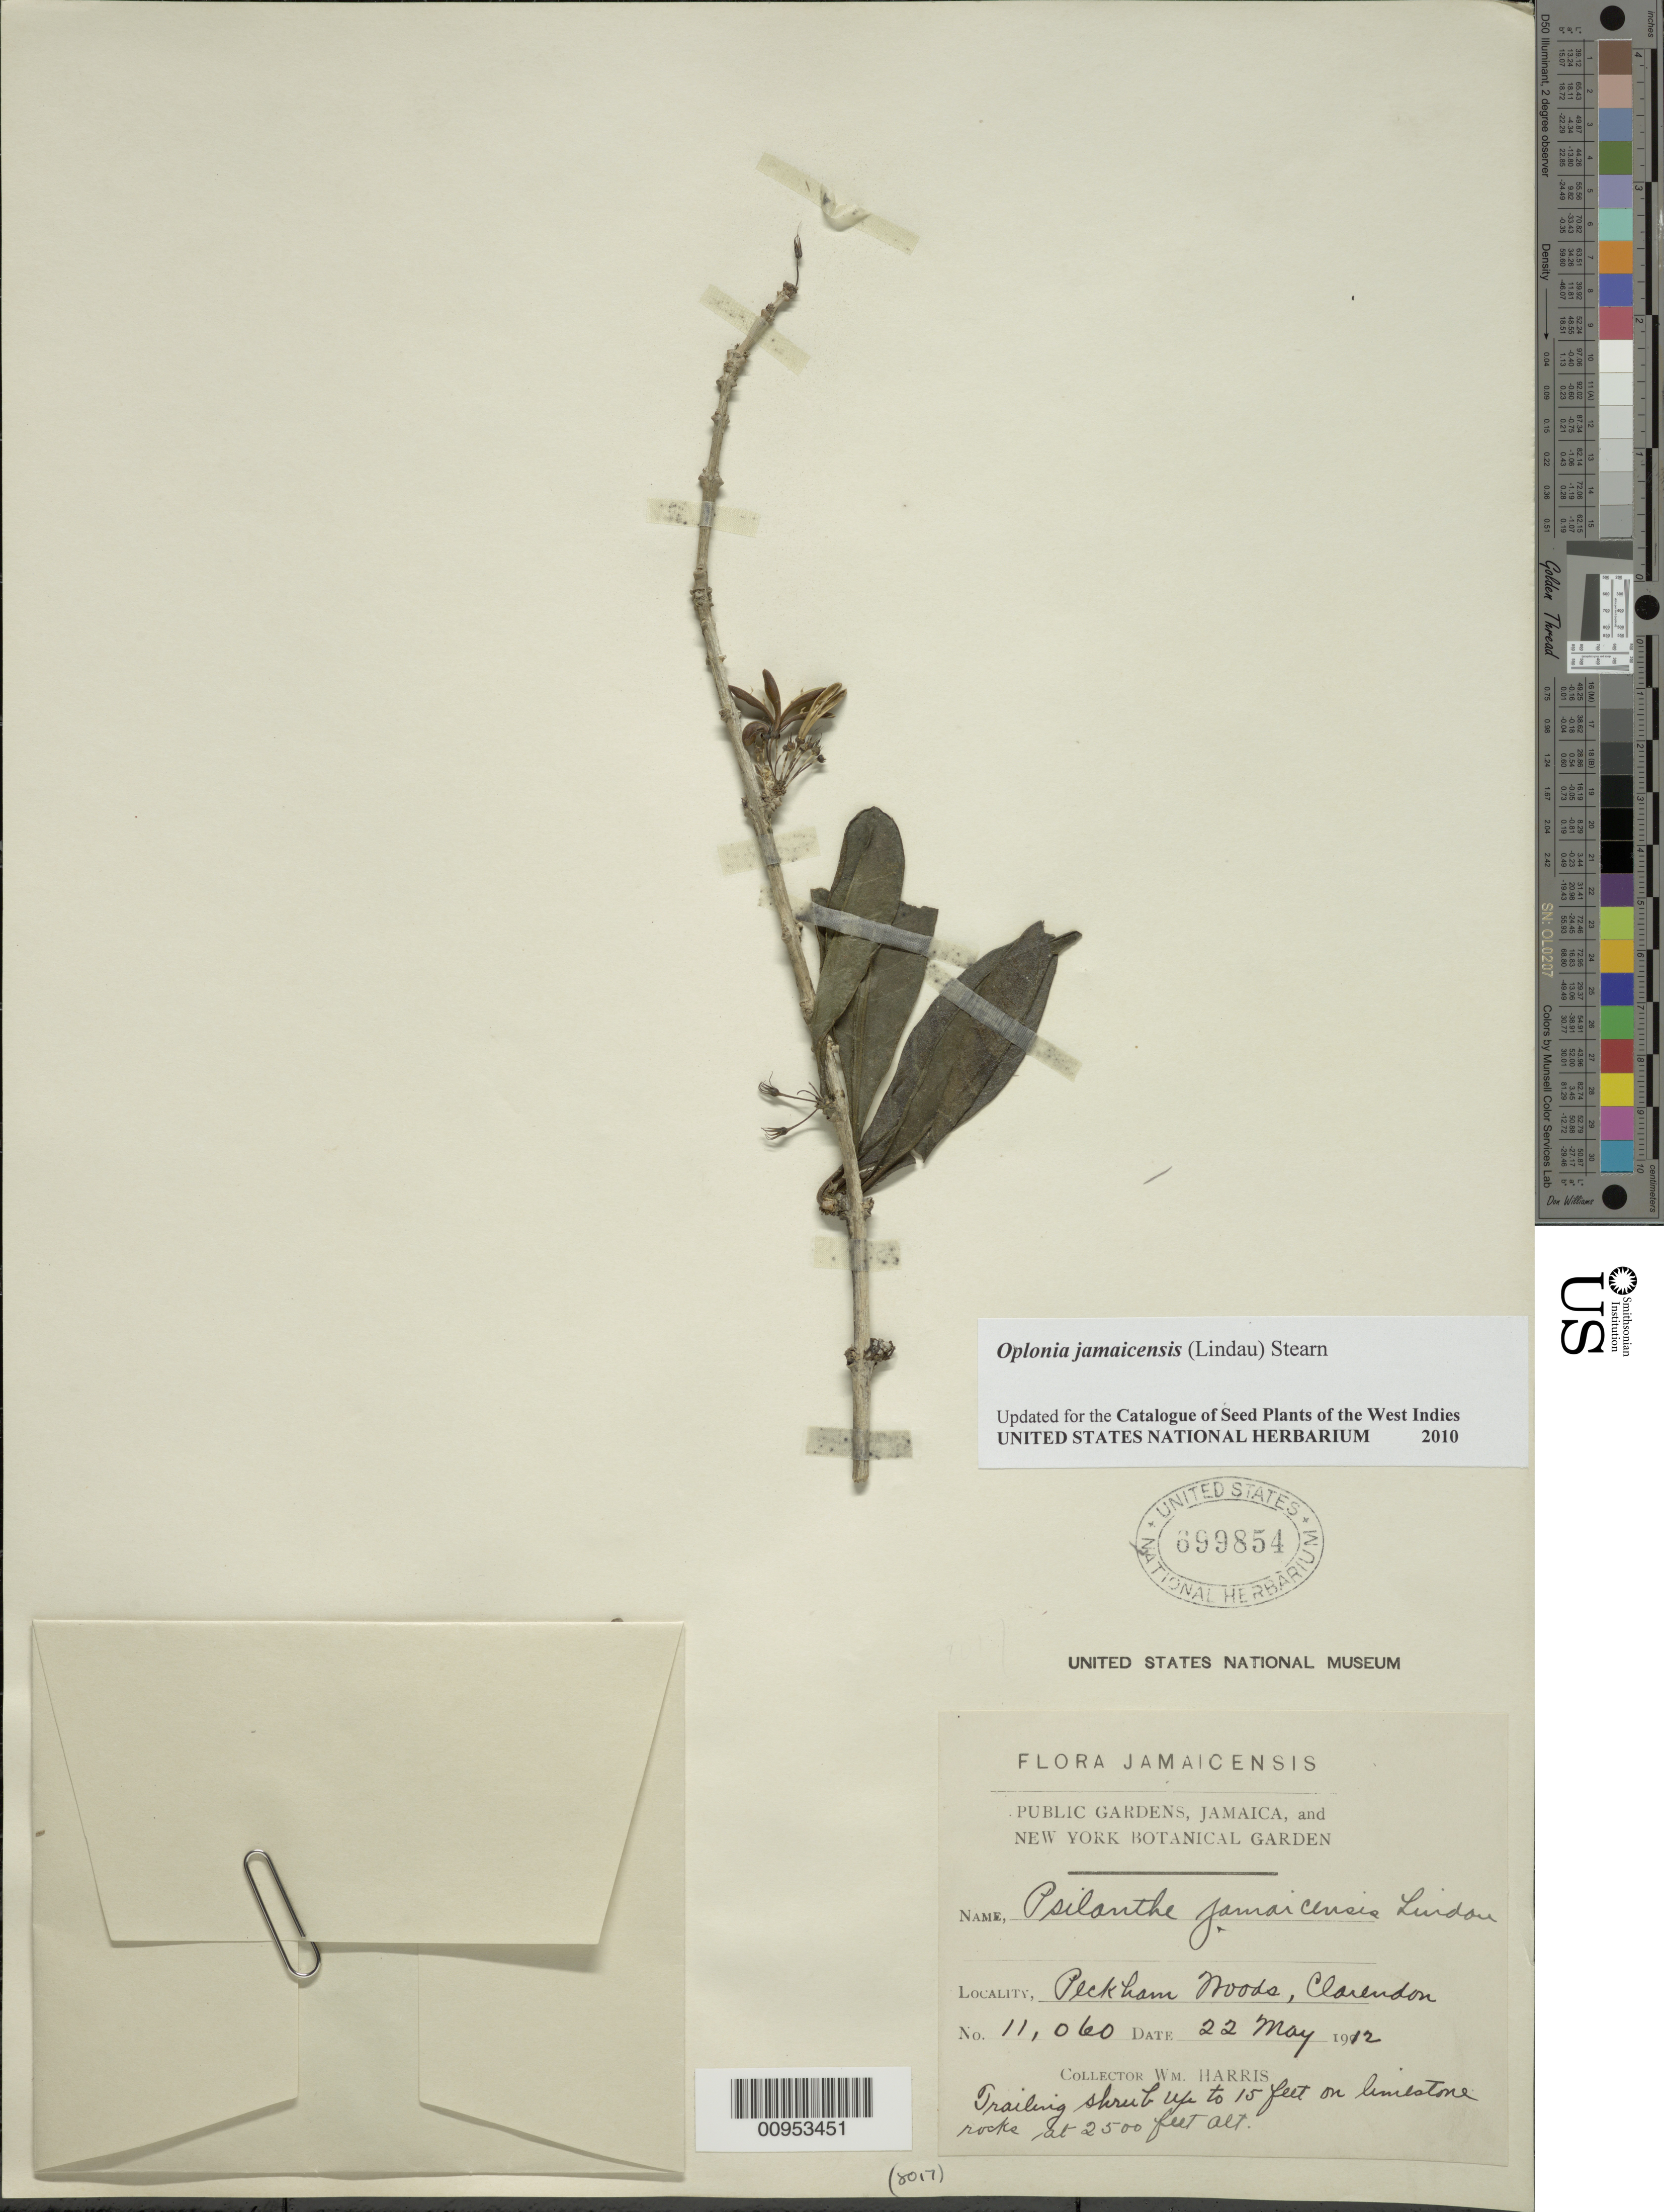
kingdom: Plantae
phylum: Tracheophyta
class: Magnoliopsida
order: Lamiales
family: Acanthaceae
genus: Oplonia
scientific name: Oplonia jamaicensis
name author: (Lindau) Stearn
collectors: W. Harris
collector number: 11060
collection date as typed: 22 May 1912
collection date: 1912-05-22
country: Jamaica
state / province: Clarendon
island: Jamaica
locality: Peckham Woods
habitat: On limestone rocks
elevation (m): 762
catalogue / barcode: US 699854